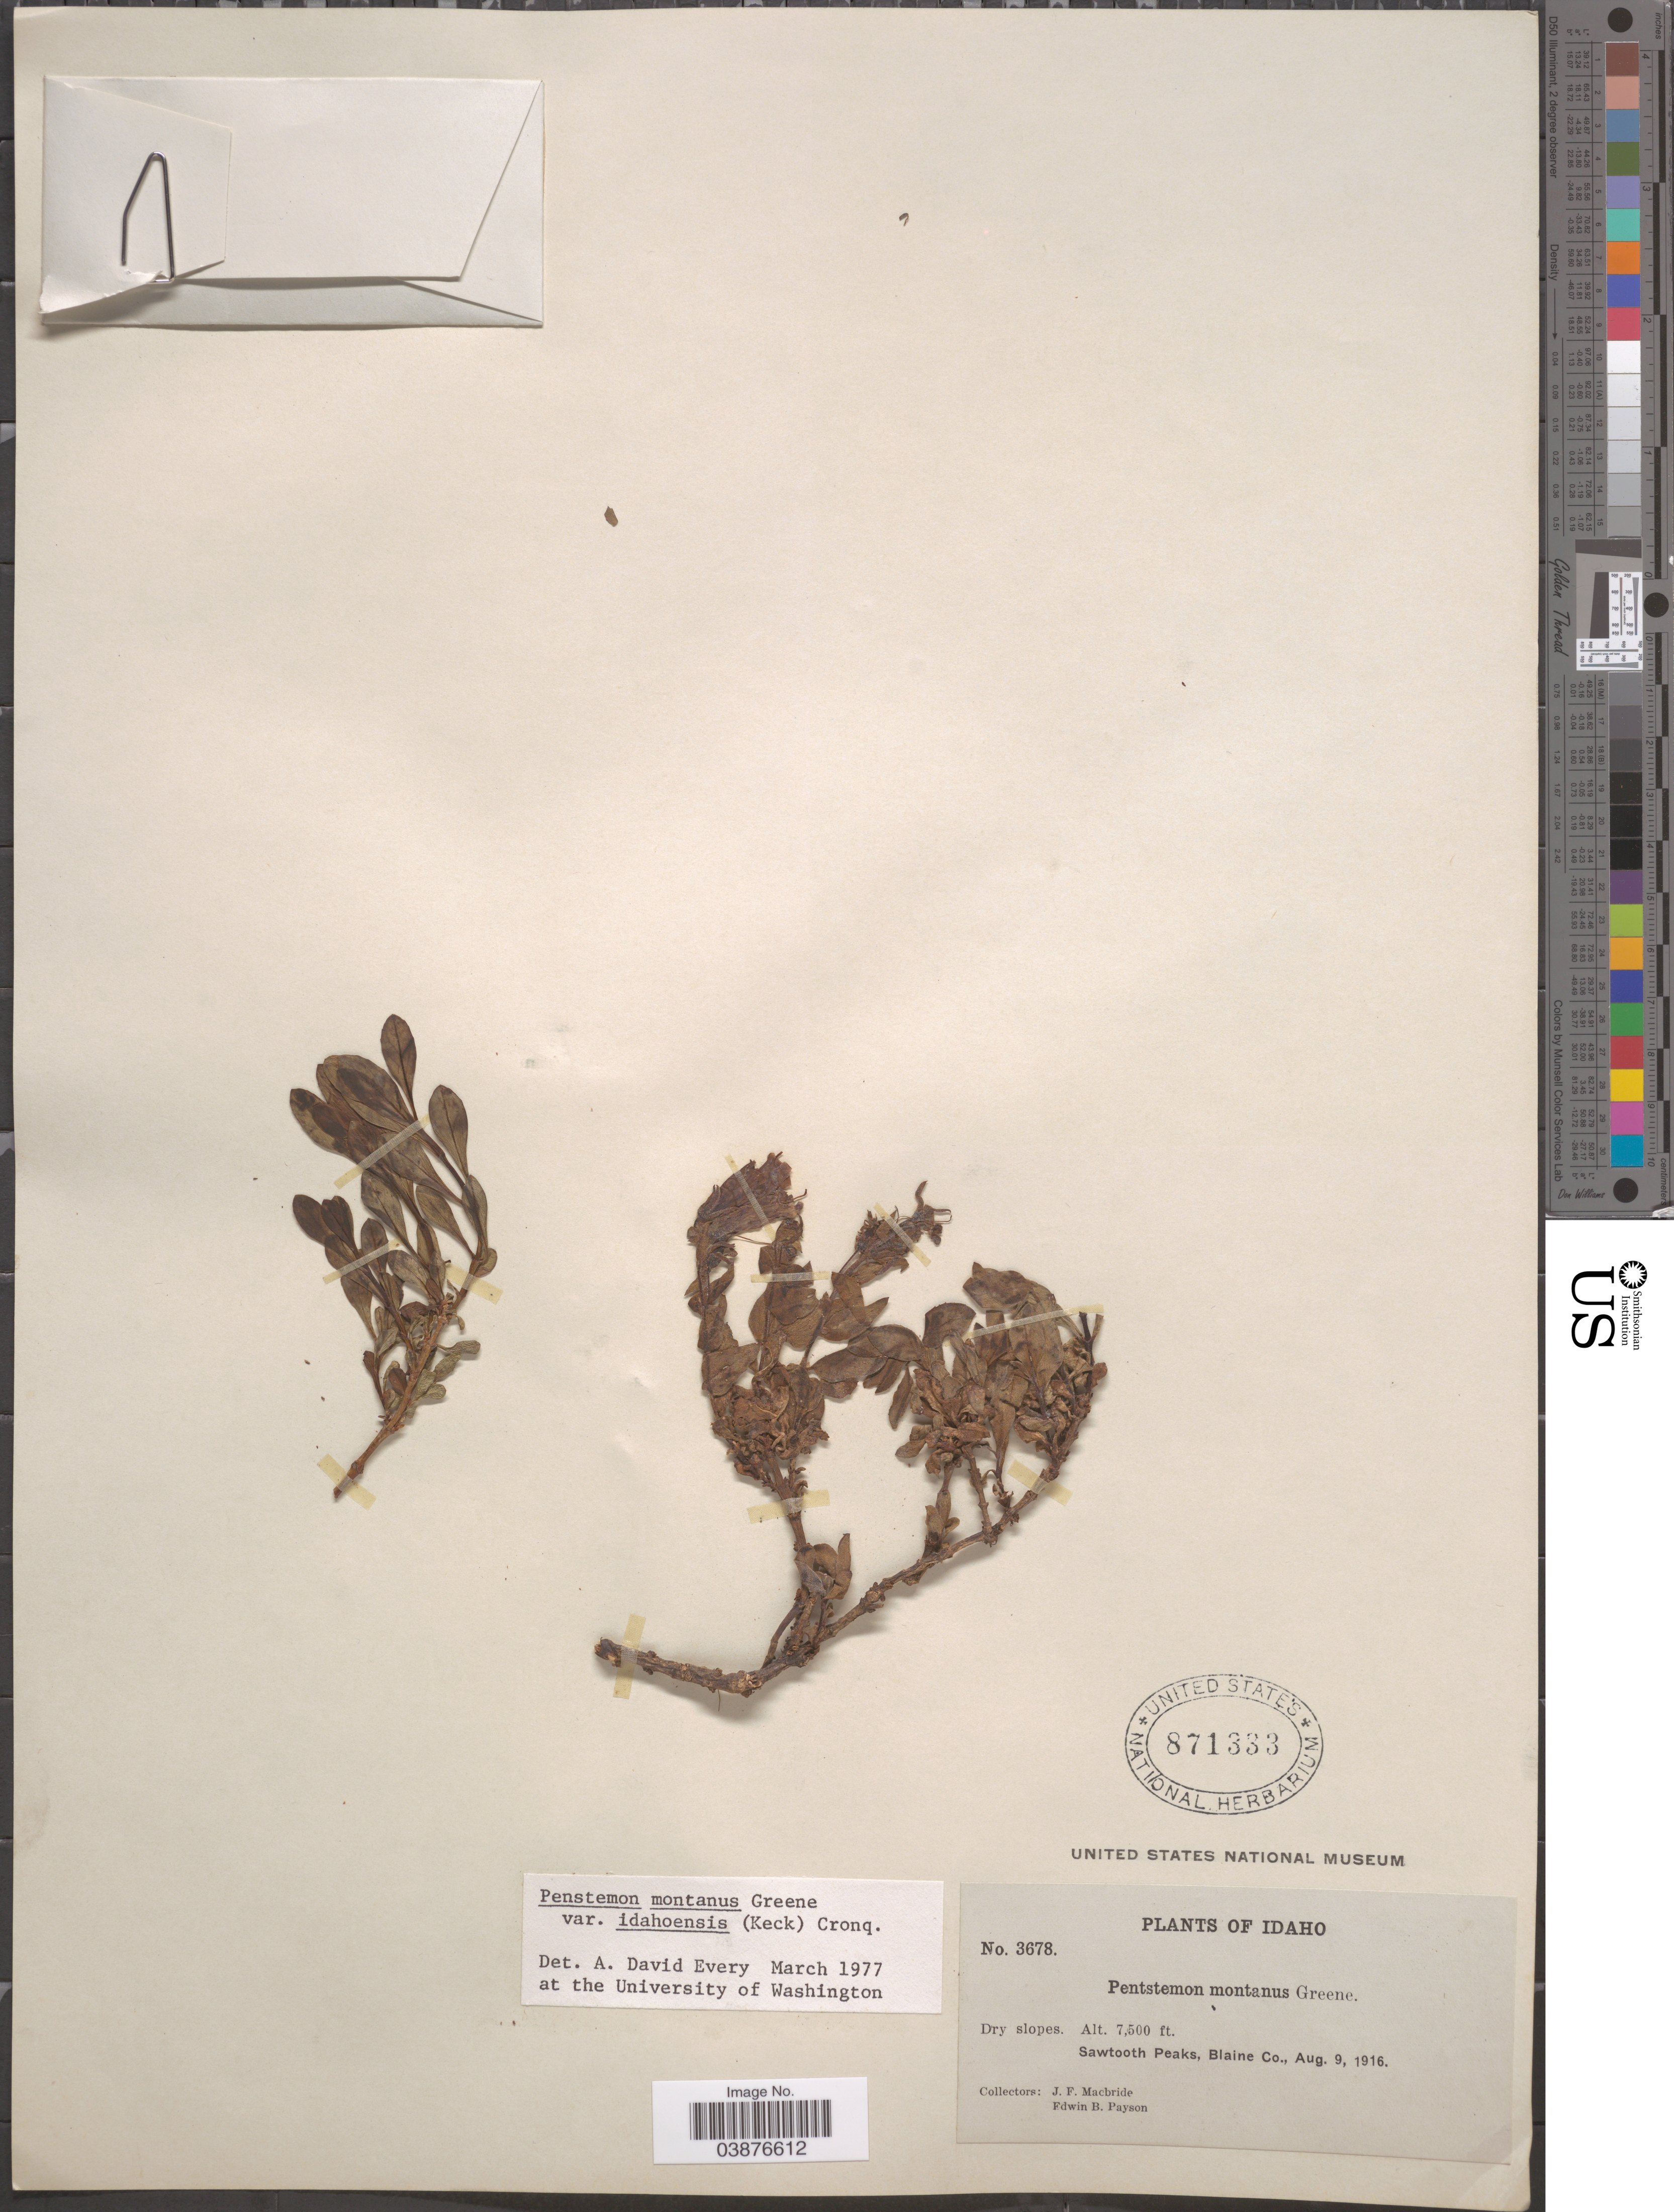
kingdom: Plantae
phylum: Tracheophyta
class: Magnoliopsida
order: Lamiales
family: Plantaginaceae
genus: Penstemon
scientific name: Penstemon montanus var. idahoensis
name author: (D.D. Keck) Cronquist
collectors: J. F. Macbride & E. B. Payson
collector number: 3678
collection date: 1916-08-09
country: United States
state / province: Idaho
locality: Sawtooth Peaks, Blaine Co.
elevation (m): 2286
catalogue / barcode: US 871333